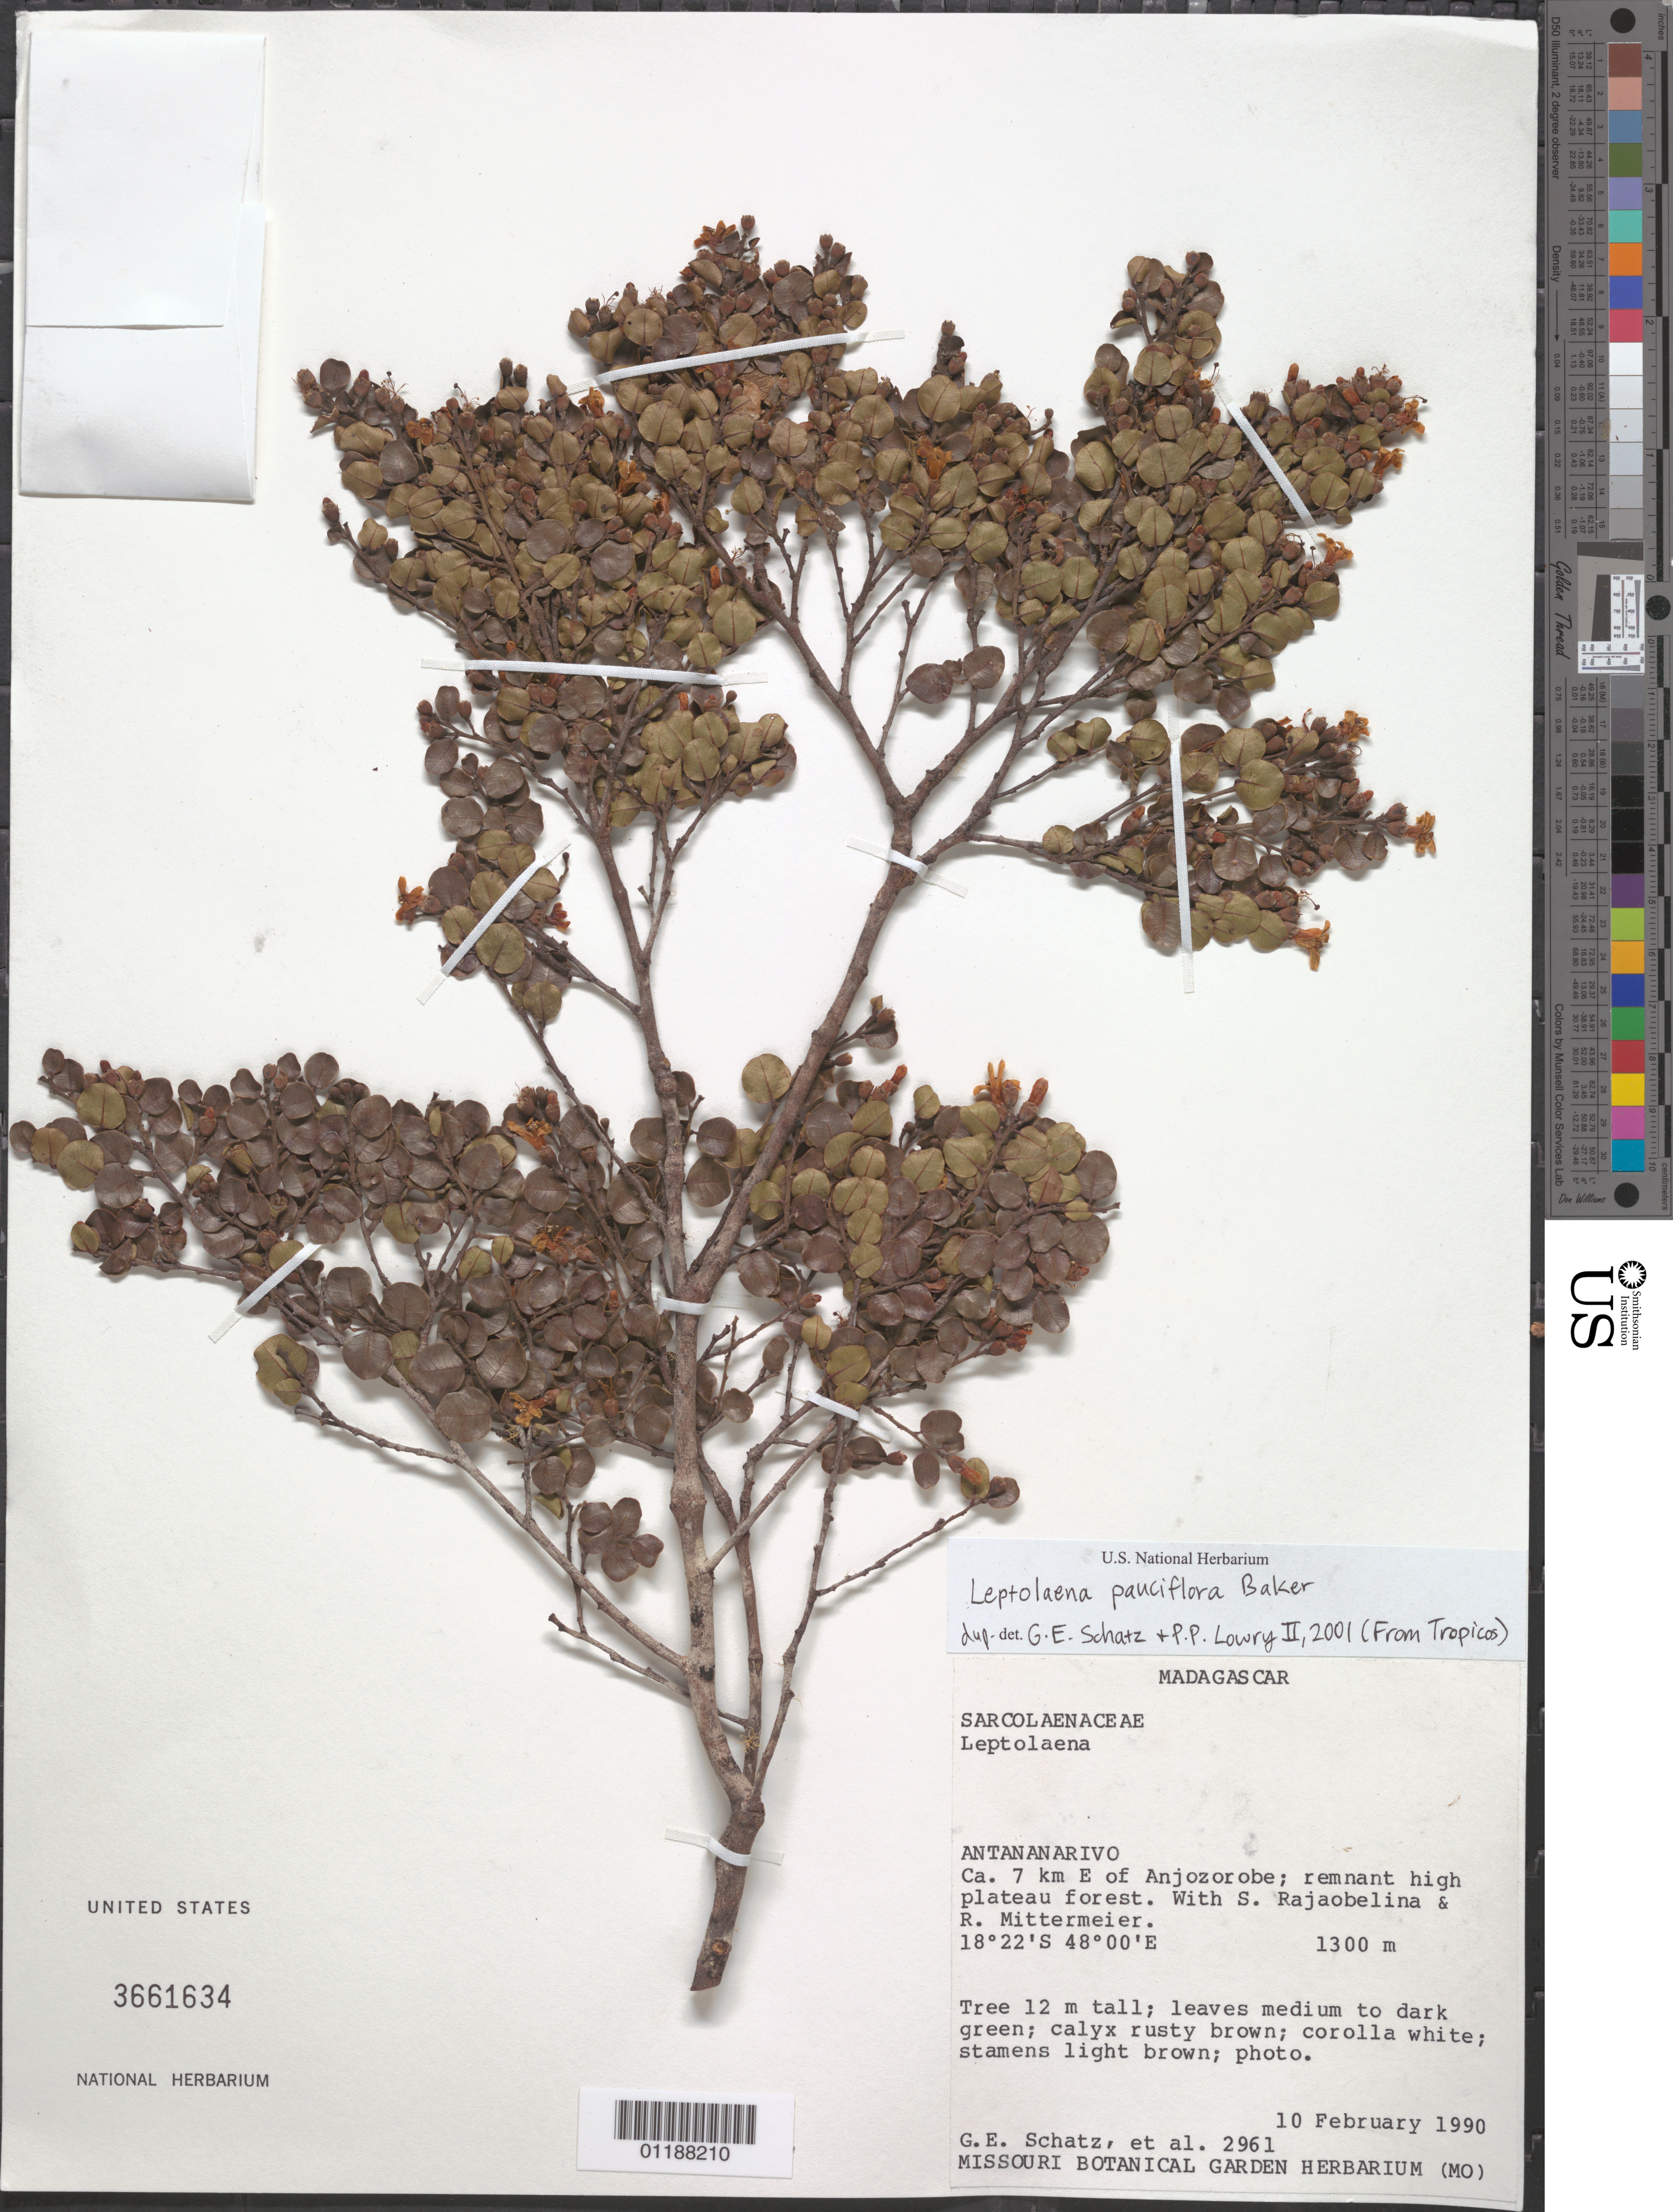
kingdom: Plantae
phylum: Tracheophyta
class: Magnoliopsida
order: Malvales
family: Sarcolaenaceae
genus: Leptolaena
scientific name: Leptolaena pauciflora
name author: Baker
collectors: G. Schatz et al.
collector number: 2961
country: Madagascar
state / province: Analamanga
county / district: Anjozorobe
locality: E of Anjozorobe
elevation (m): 1300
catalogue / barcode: US 3661634